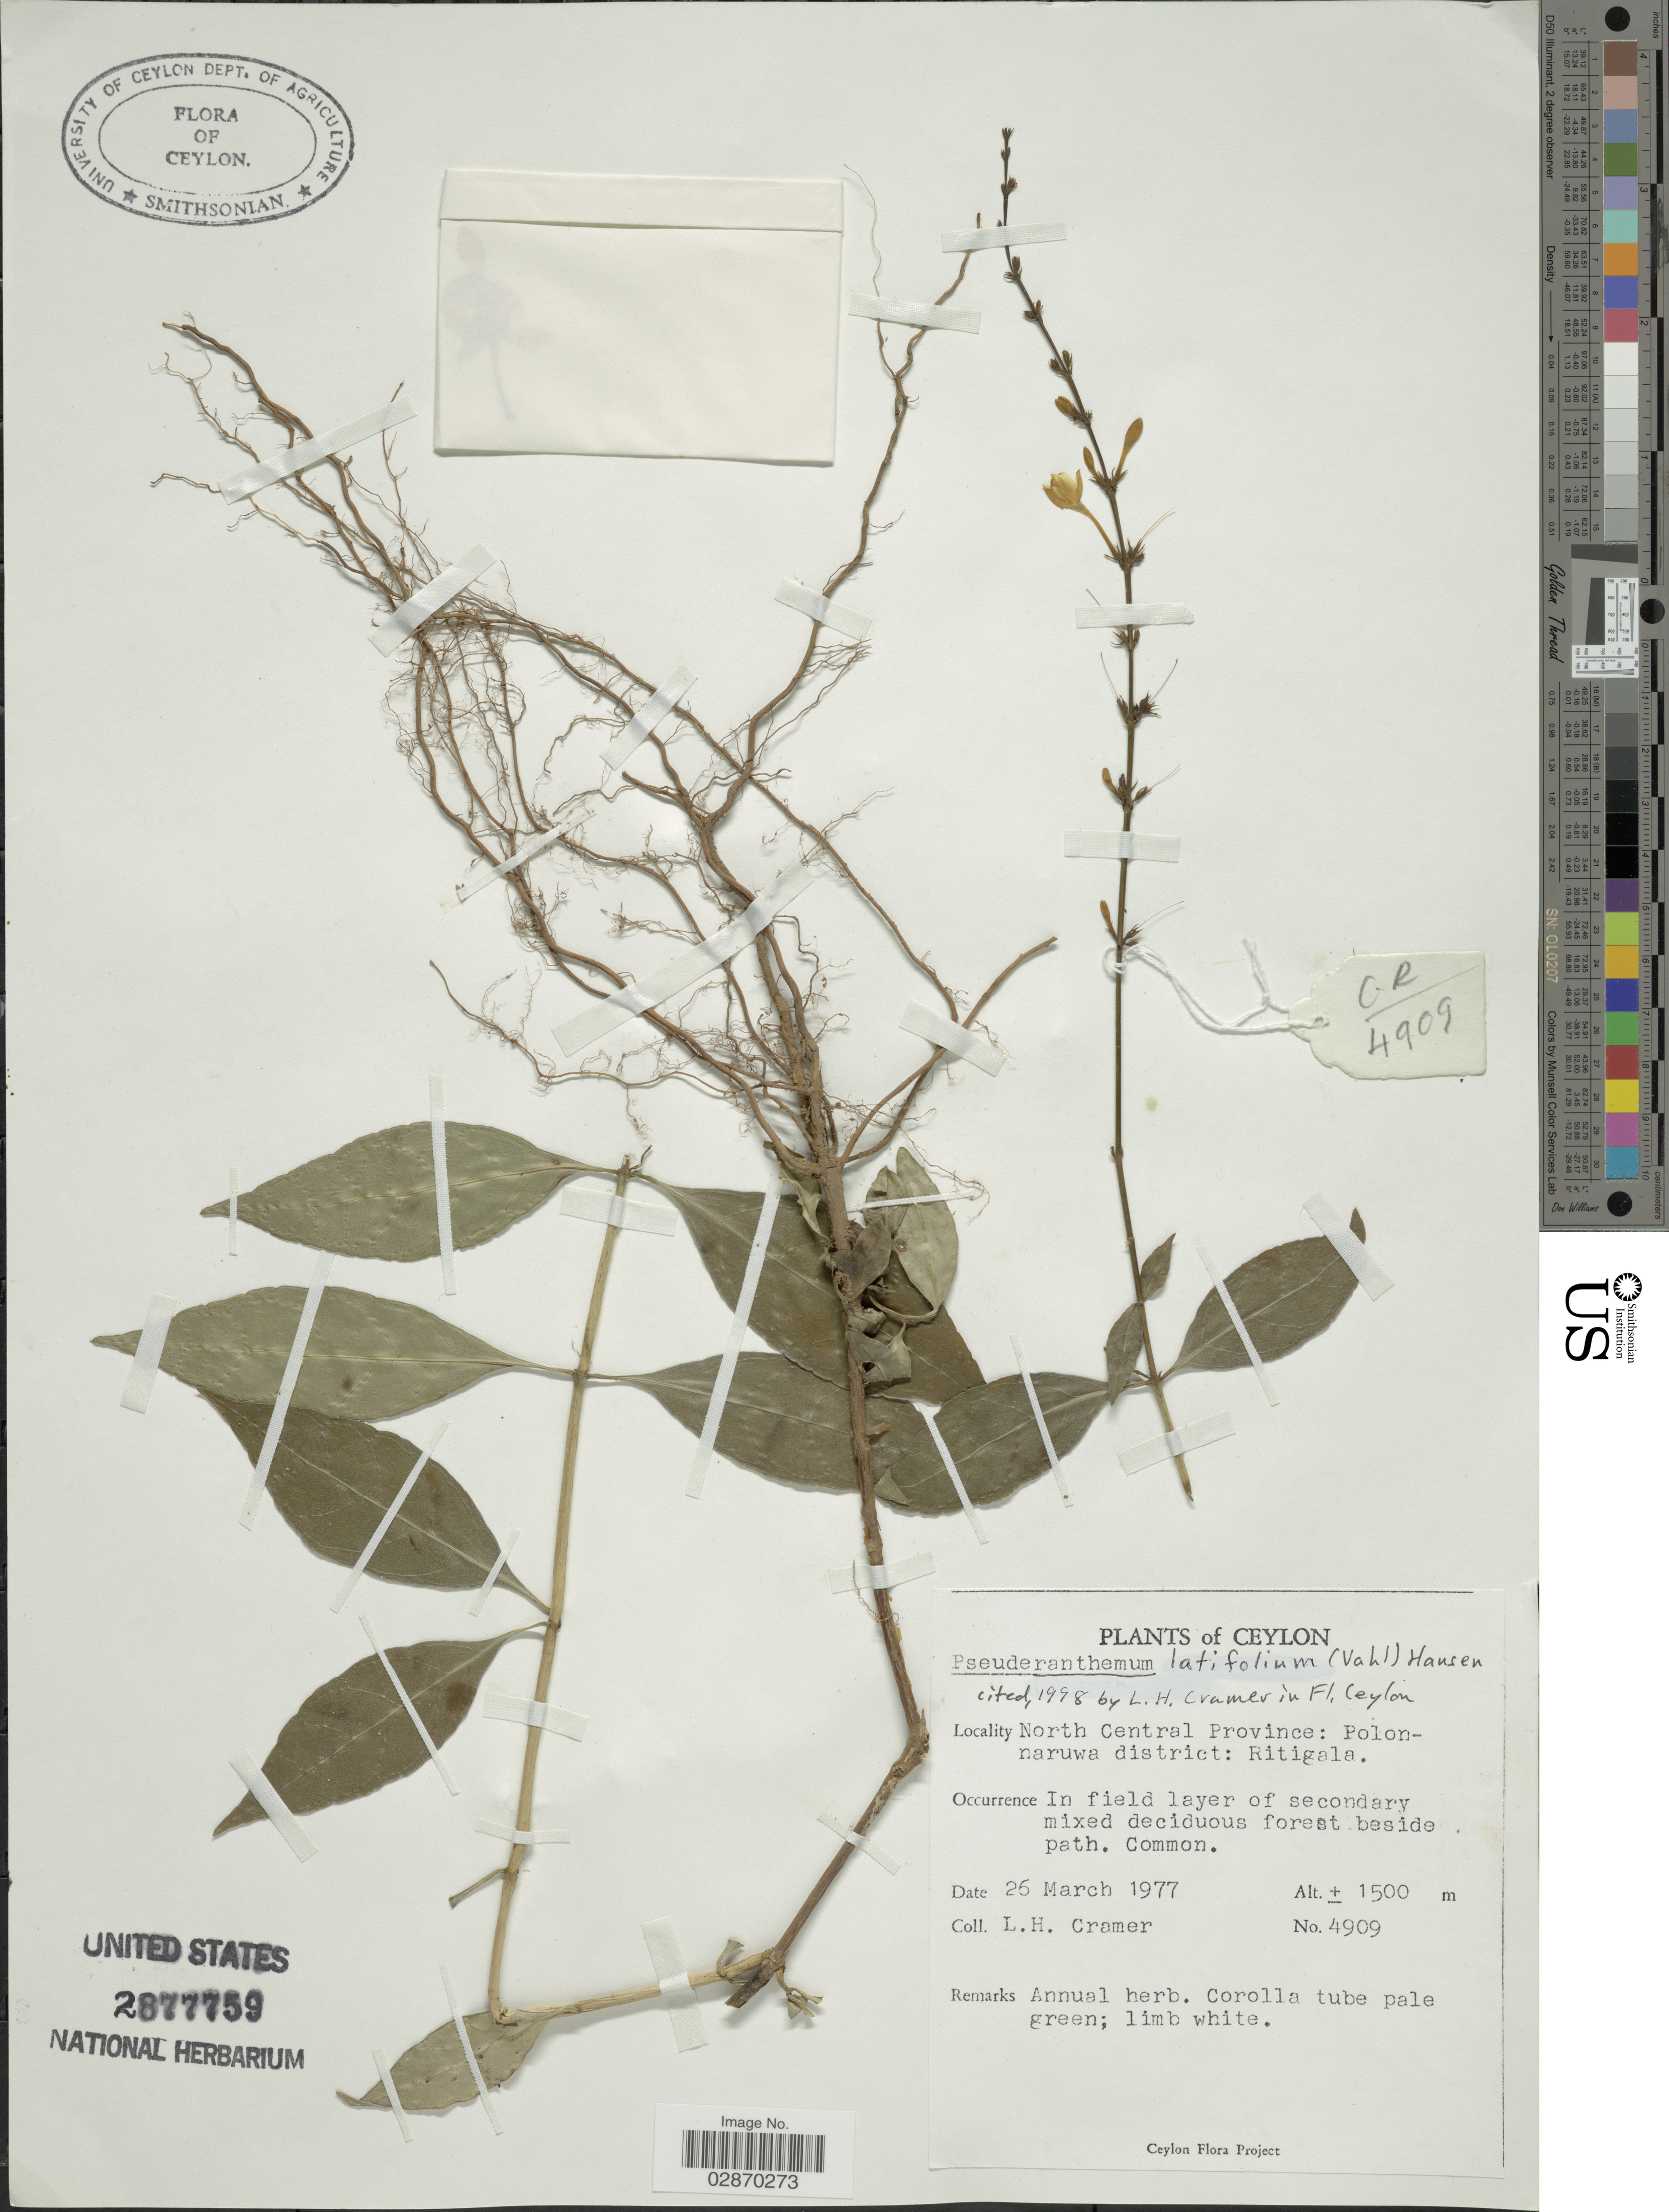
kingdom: Plantae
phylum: Tracheophyta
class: Magnoliopsida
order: Lamiales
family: Acanthaceae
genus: Pseuderanthemum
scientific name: Pseuderanthemum latifolium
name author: (Vahl) B. Hansen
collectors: L. H. Cramer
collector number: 4909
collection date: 1977-03-26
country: Sri Lanka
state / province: North Central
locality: Ceylon. Polonnaruwa district: Ritigala.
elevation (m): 1500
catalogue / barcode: US 2877759